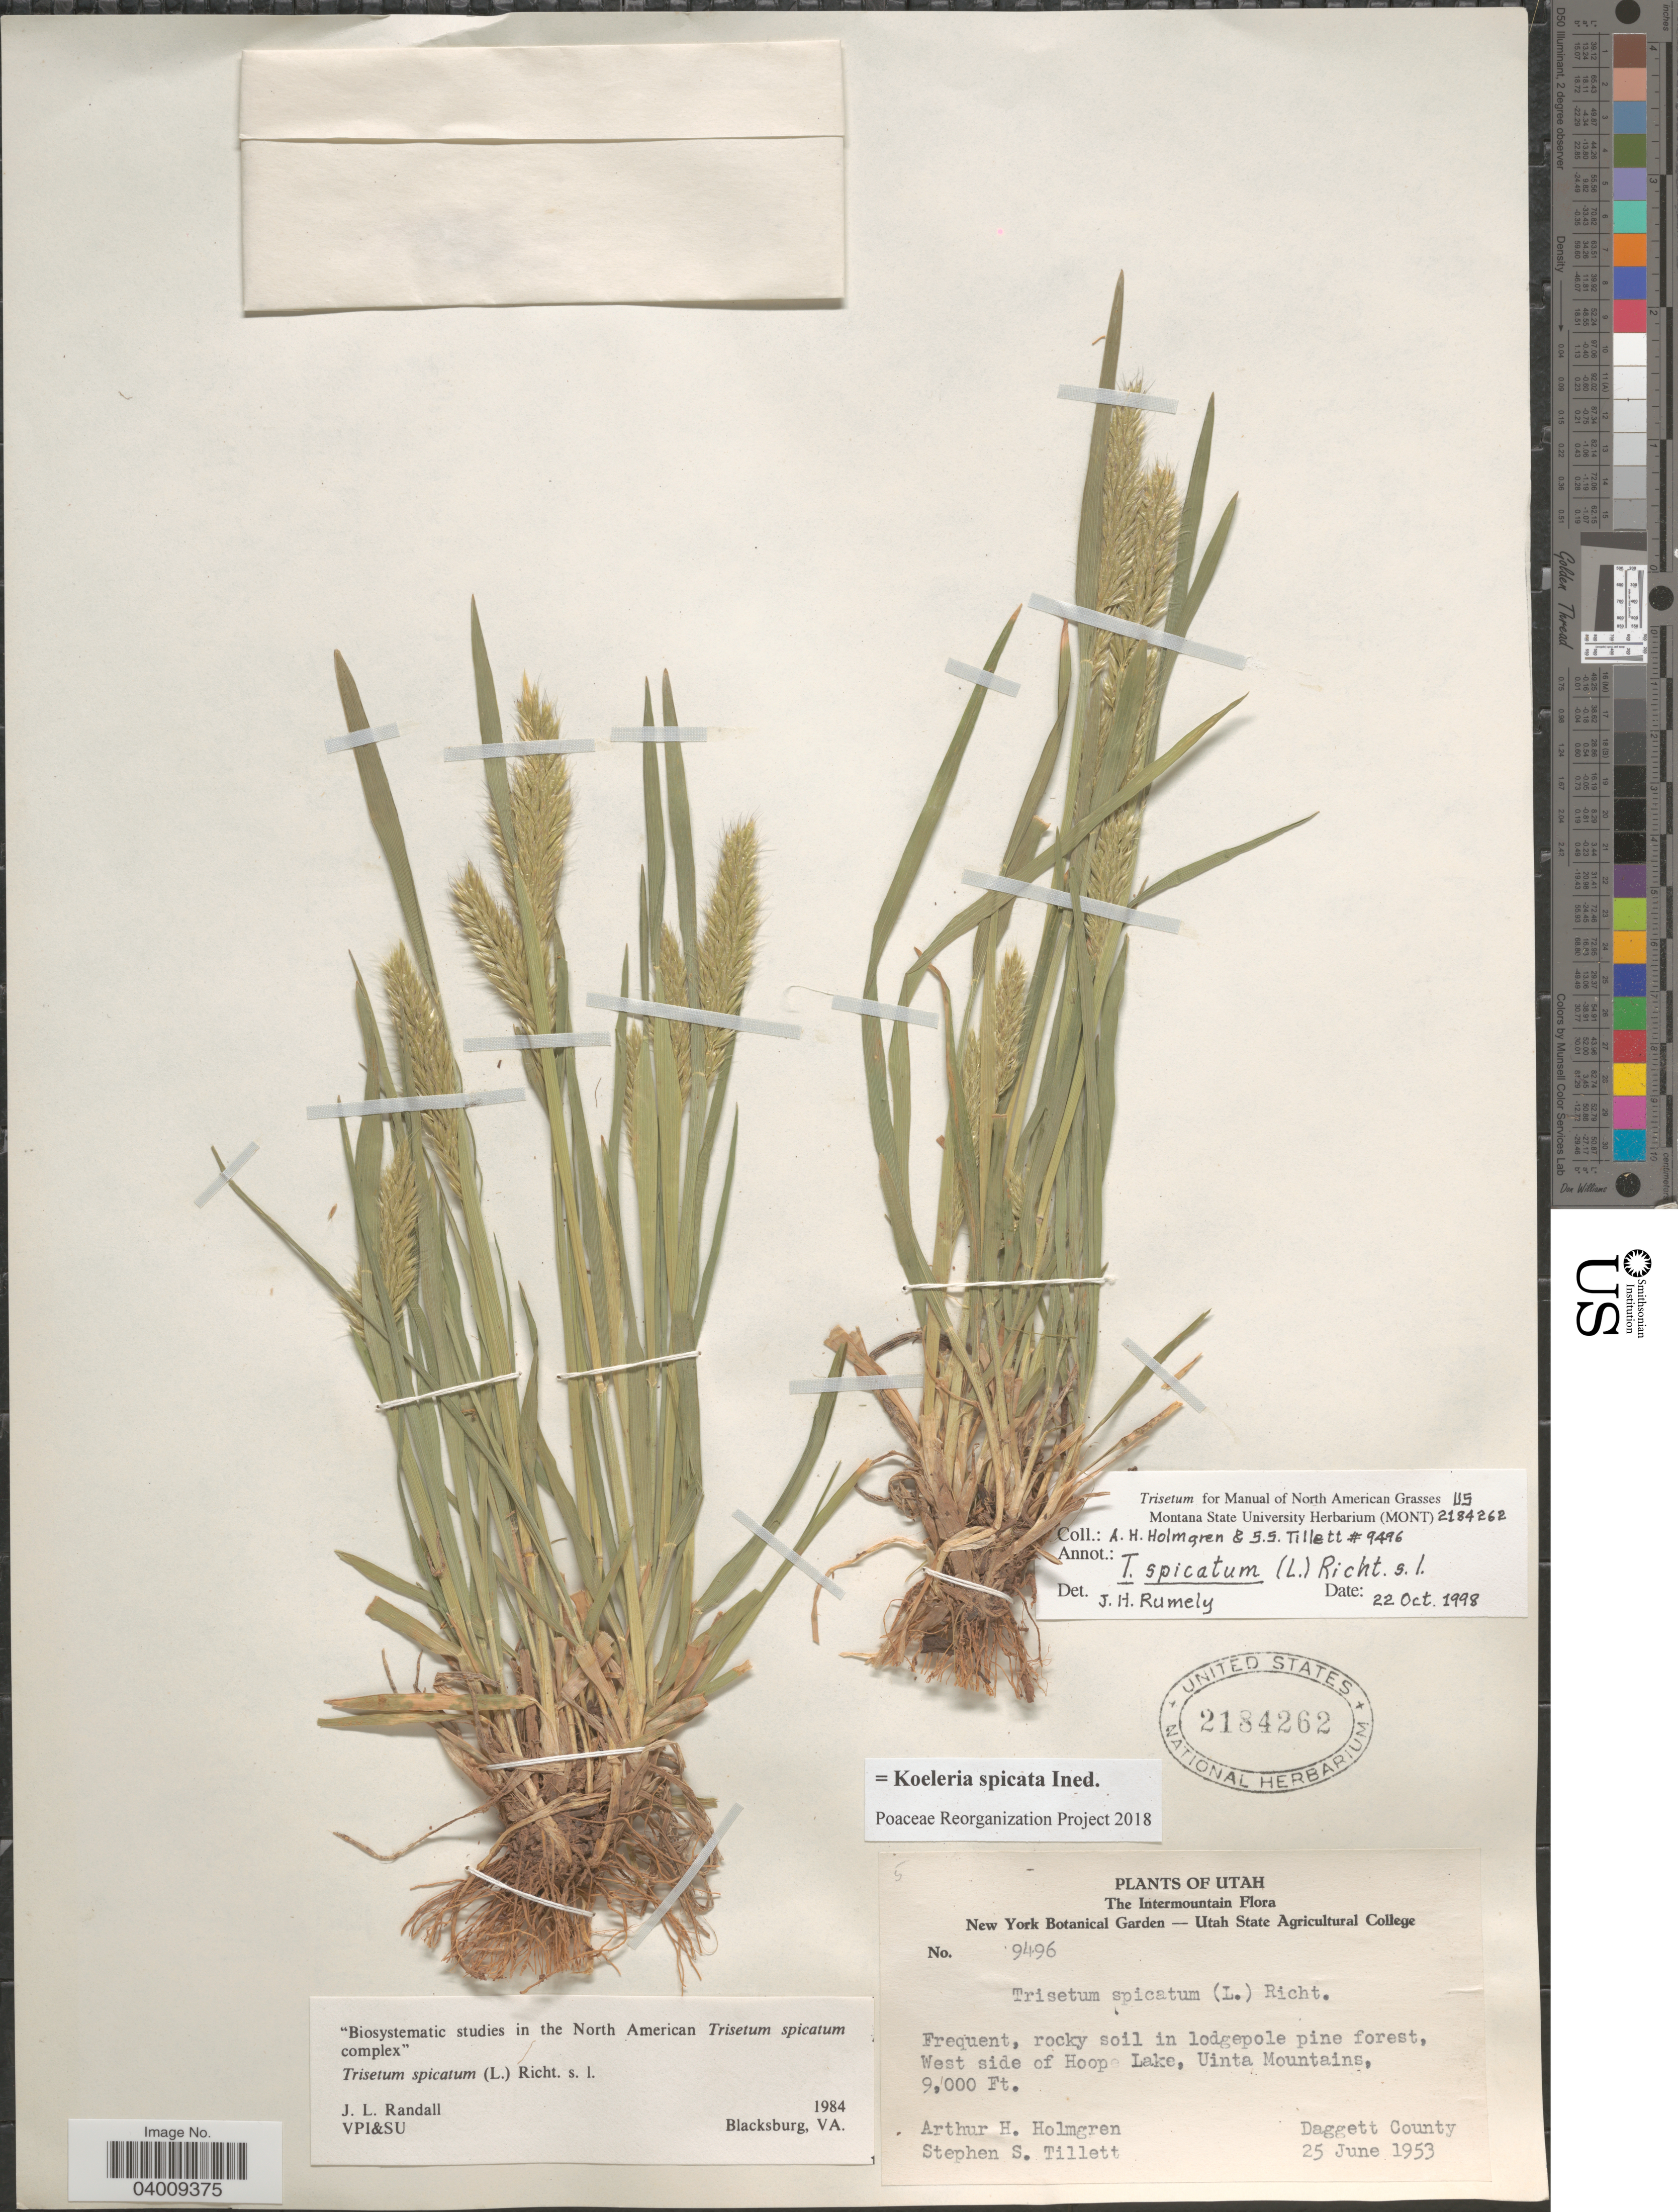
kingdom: Plantae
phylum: Tracheophyta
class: Liliopsida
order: Poales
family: Poaceae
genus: Koeleria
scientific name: Koeleria spicata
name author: (L.) Barberá et al.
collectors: A. H. Holmgren & S. S. Tillett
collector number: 9496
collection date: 1953-06-25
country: United States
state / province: Utah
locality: The Intermountain. West side of Hoope Lake, Uinta Mountains. Daggett County.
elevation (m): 2743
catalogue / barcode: US 2184262